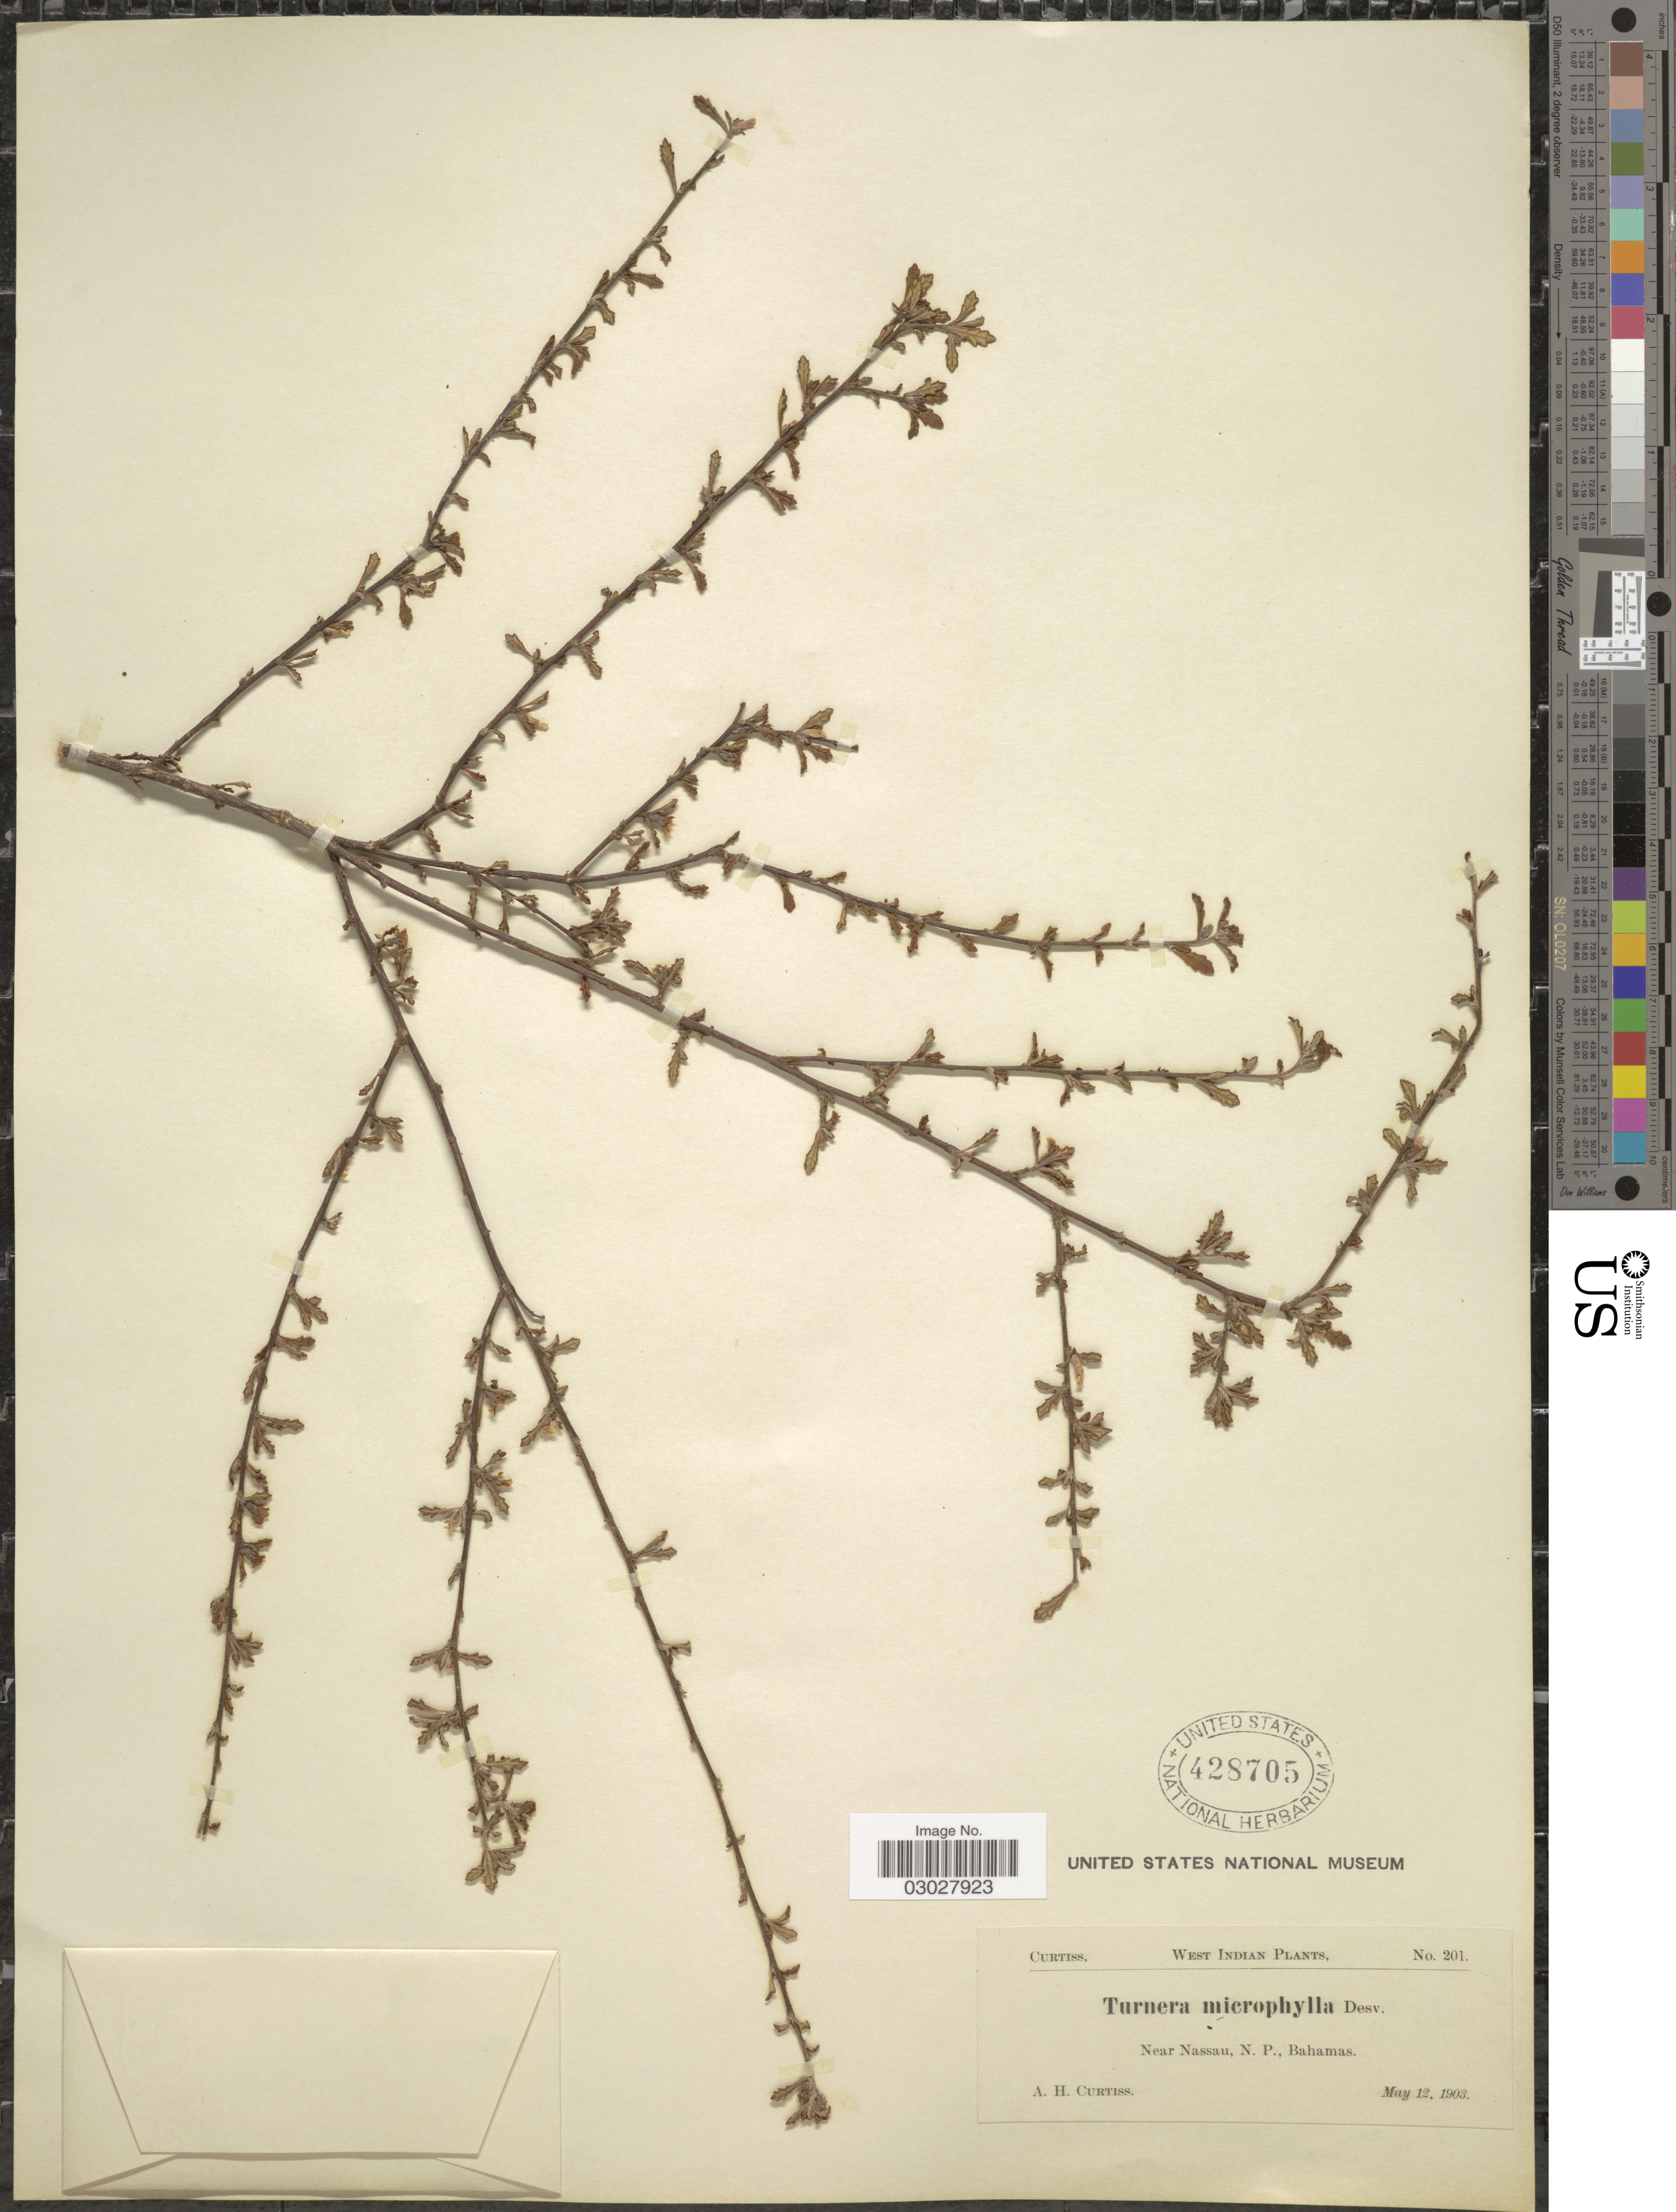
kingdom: Plantae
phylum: Tracheophyta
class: Magnoliopsida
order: Malpighiales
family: Turneraceae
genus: Turnera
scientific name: Turnera diffusa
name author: Willd. ex Schult.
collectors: A. H. Curtiss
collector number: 201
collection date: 1903-05-12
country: Bahamas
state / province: New Providence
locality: Near Nassau, N.P.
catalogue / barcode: US 428705